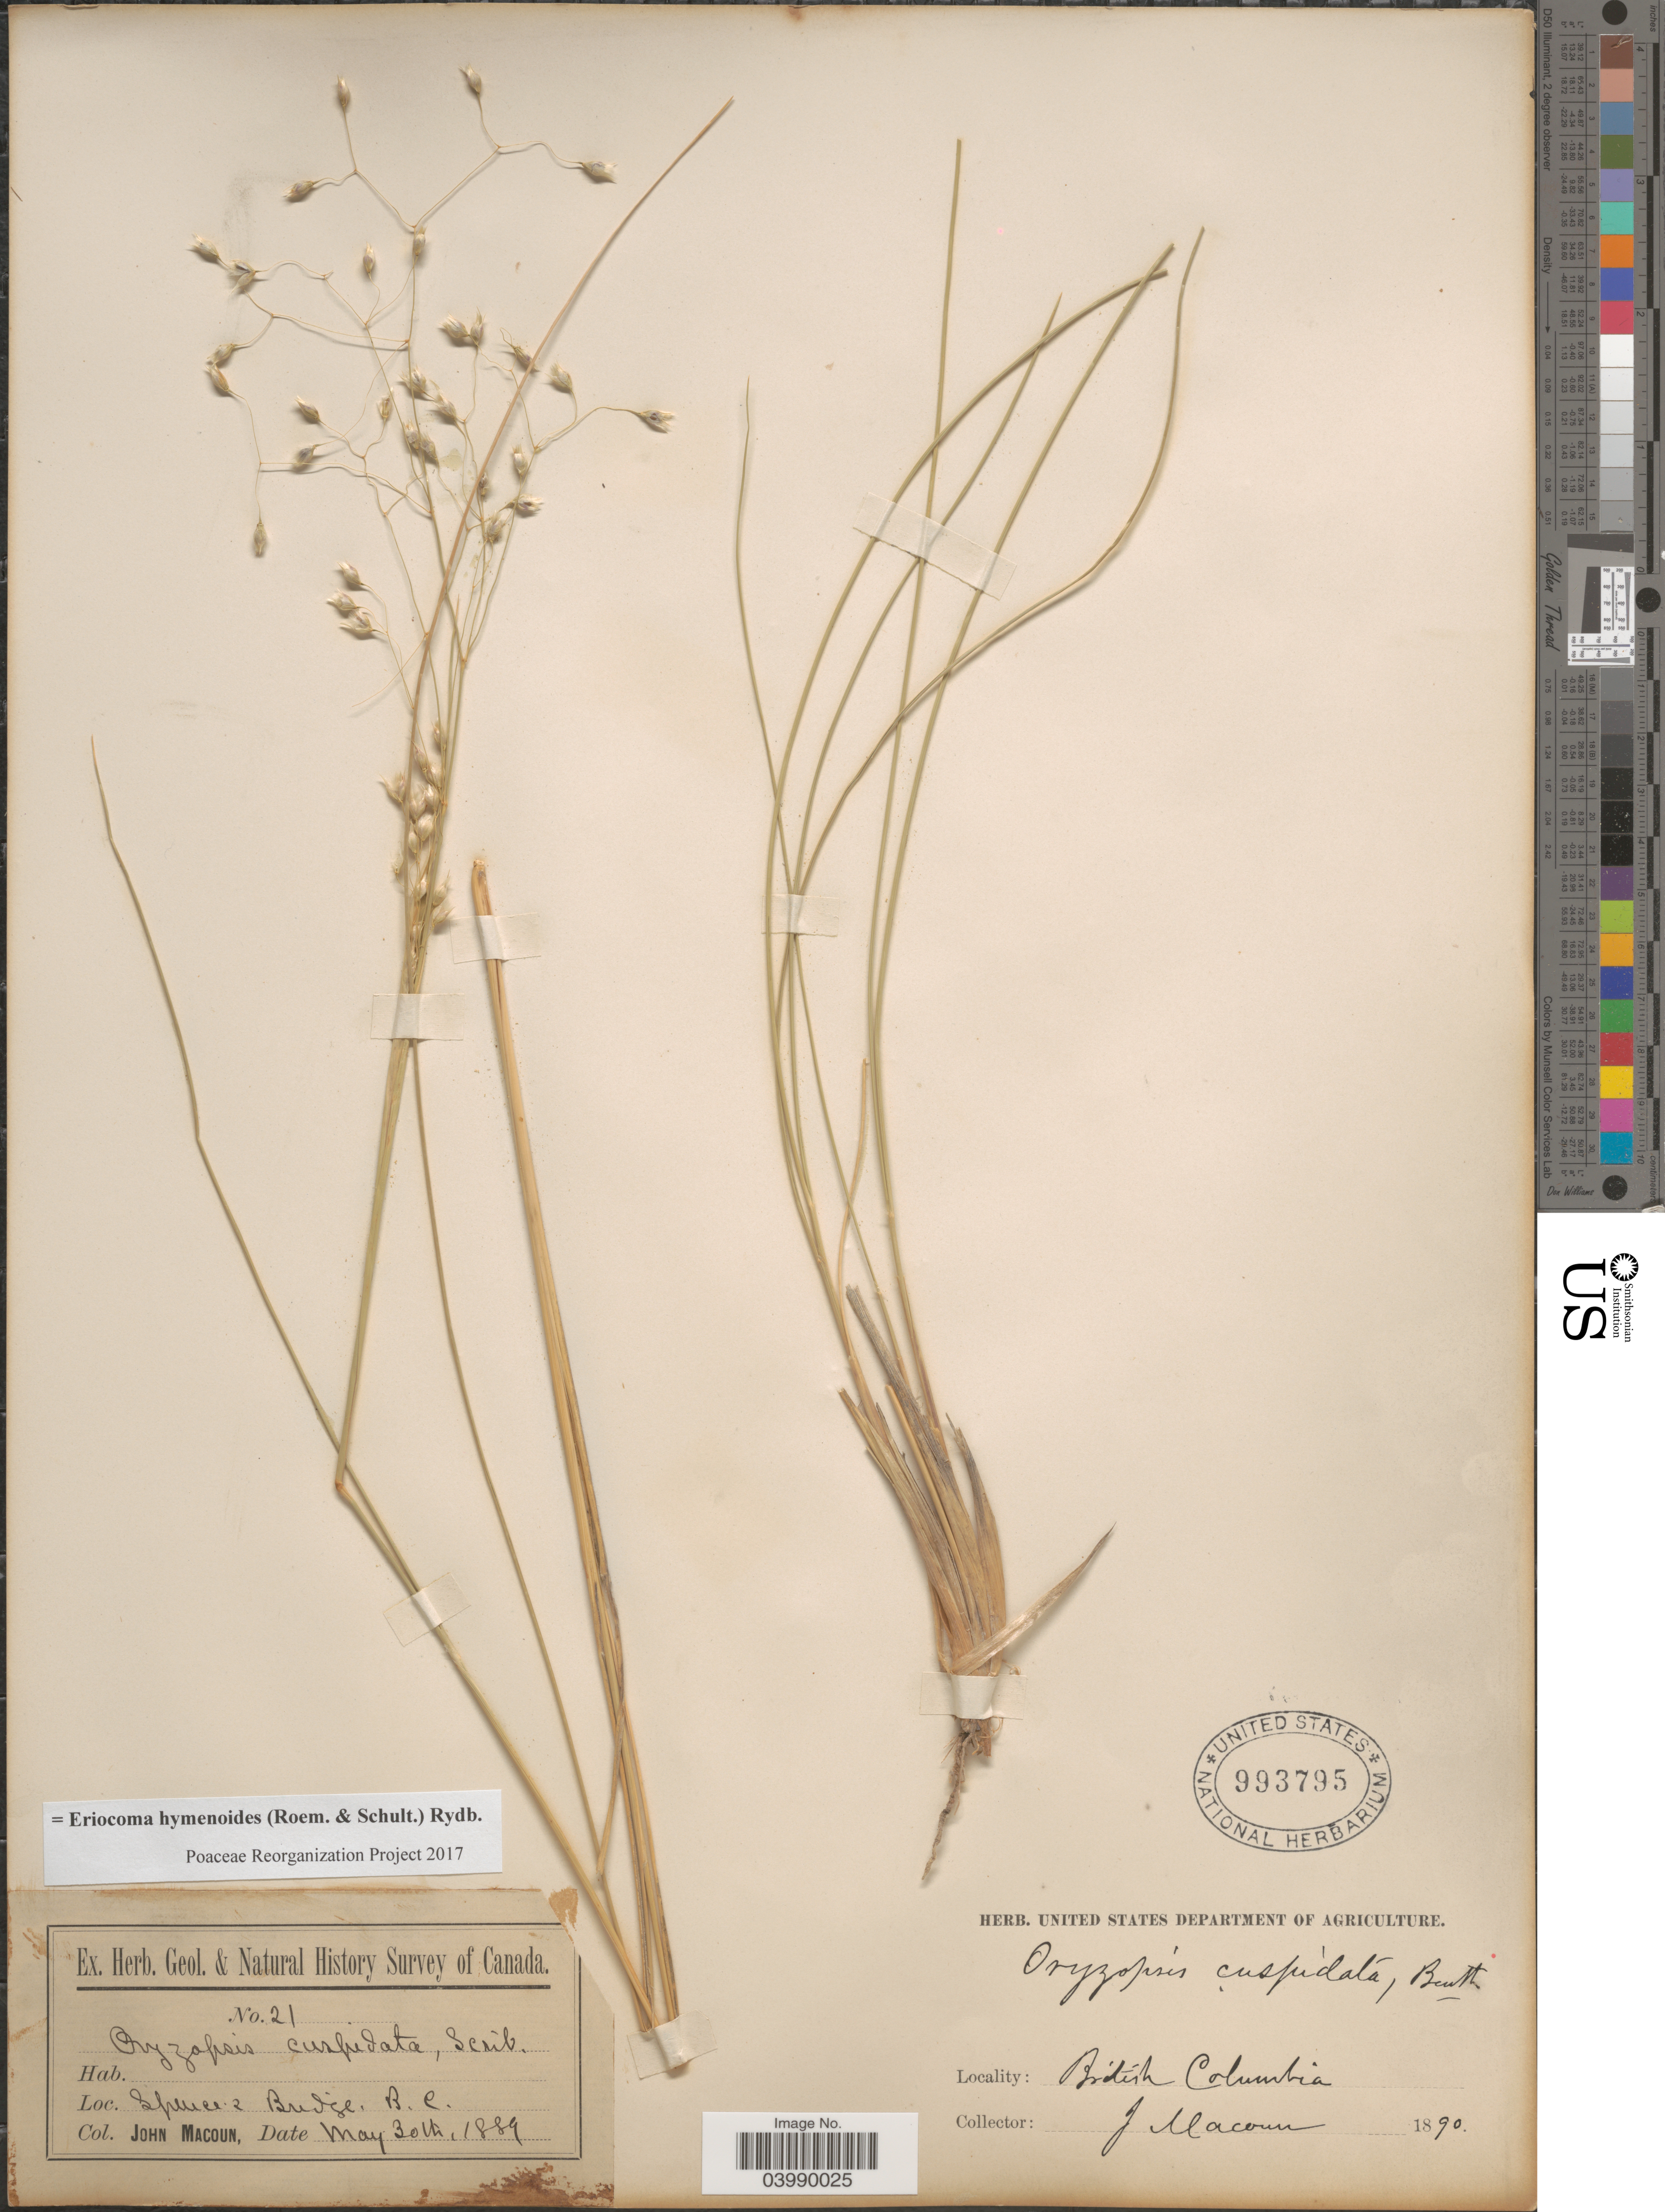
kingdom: Plantae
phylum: Tracheophyta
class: Liliopsida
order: Poales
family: Poaceae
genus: Eriocoma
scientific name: Eriocoma hymenoides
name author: (Roem. & Schult.) Rydb.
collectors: J. Macoun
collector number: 21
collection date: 1889-05-30/1890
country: Canada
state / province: British Columbia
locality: Spence's Bridge.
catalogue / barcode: US 993795